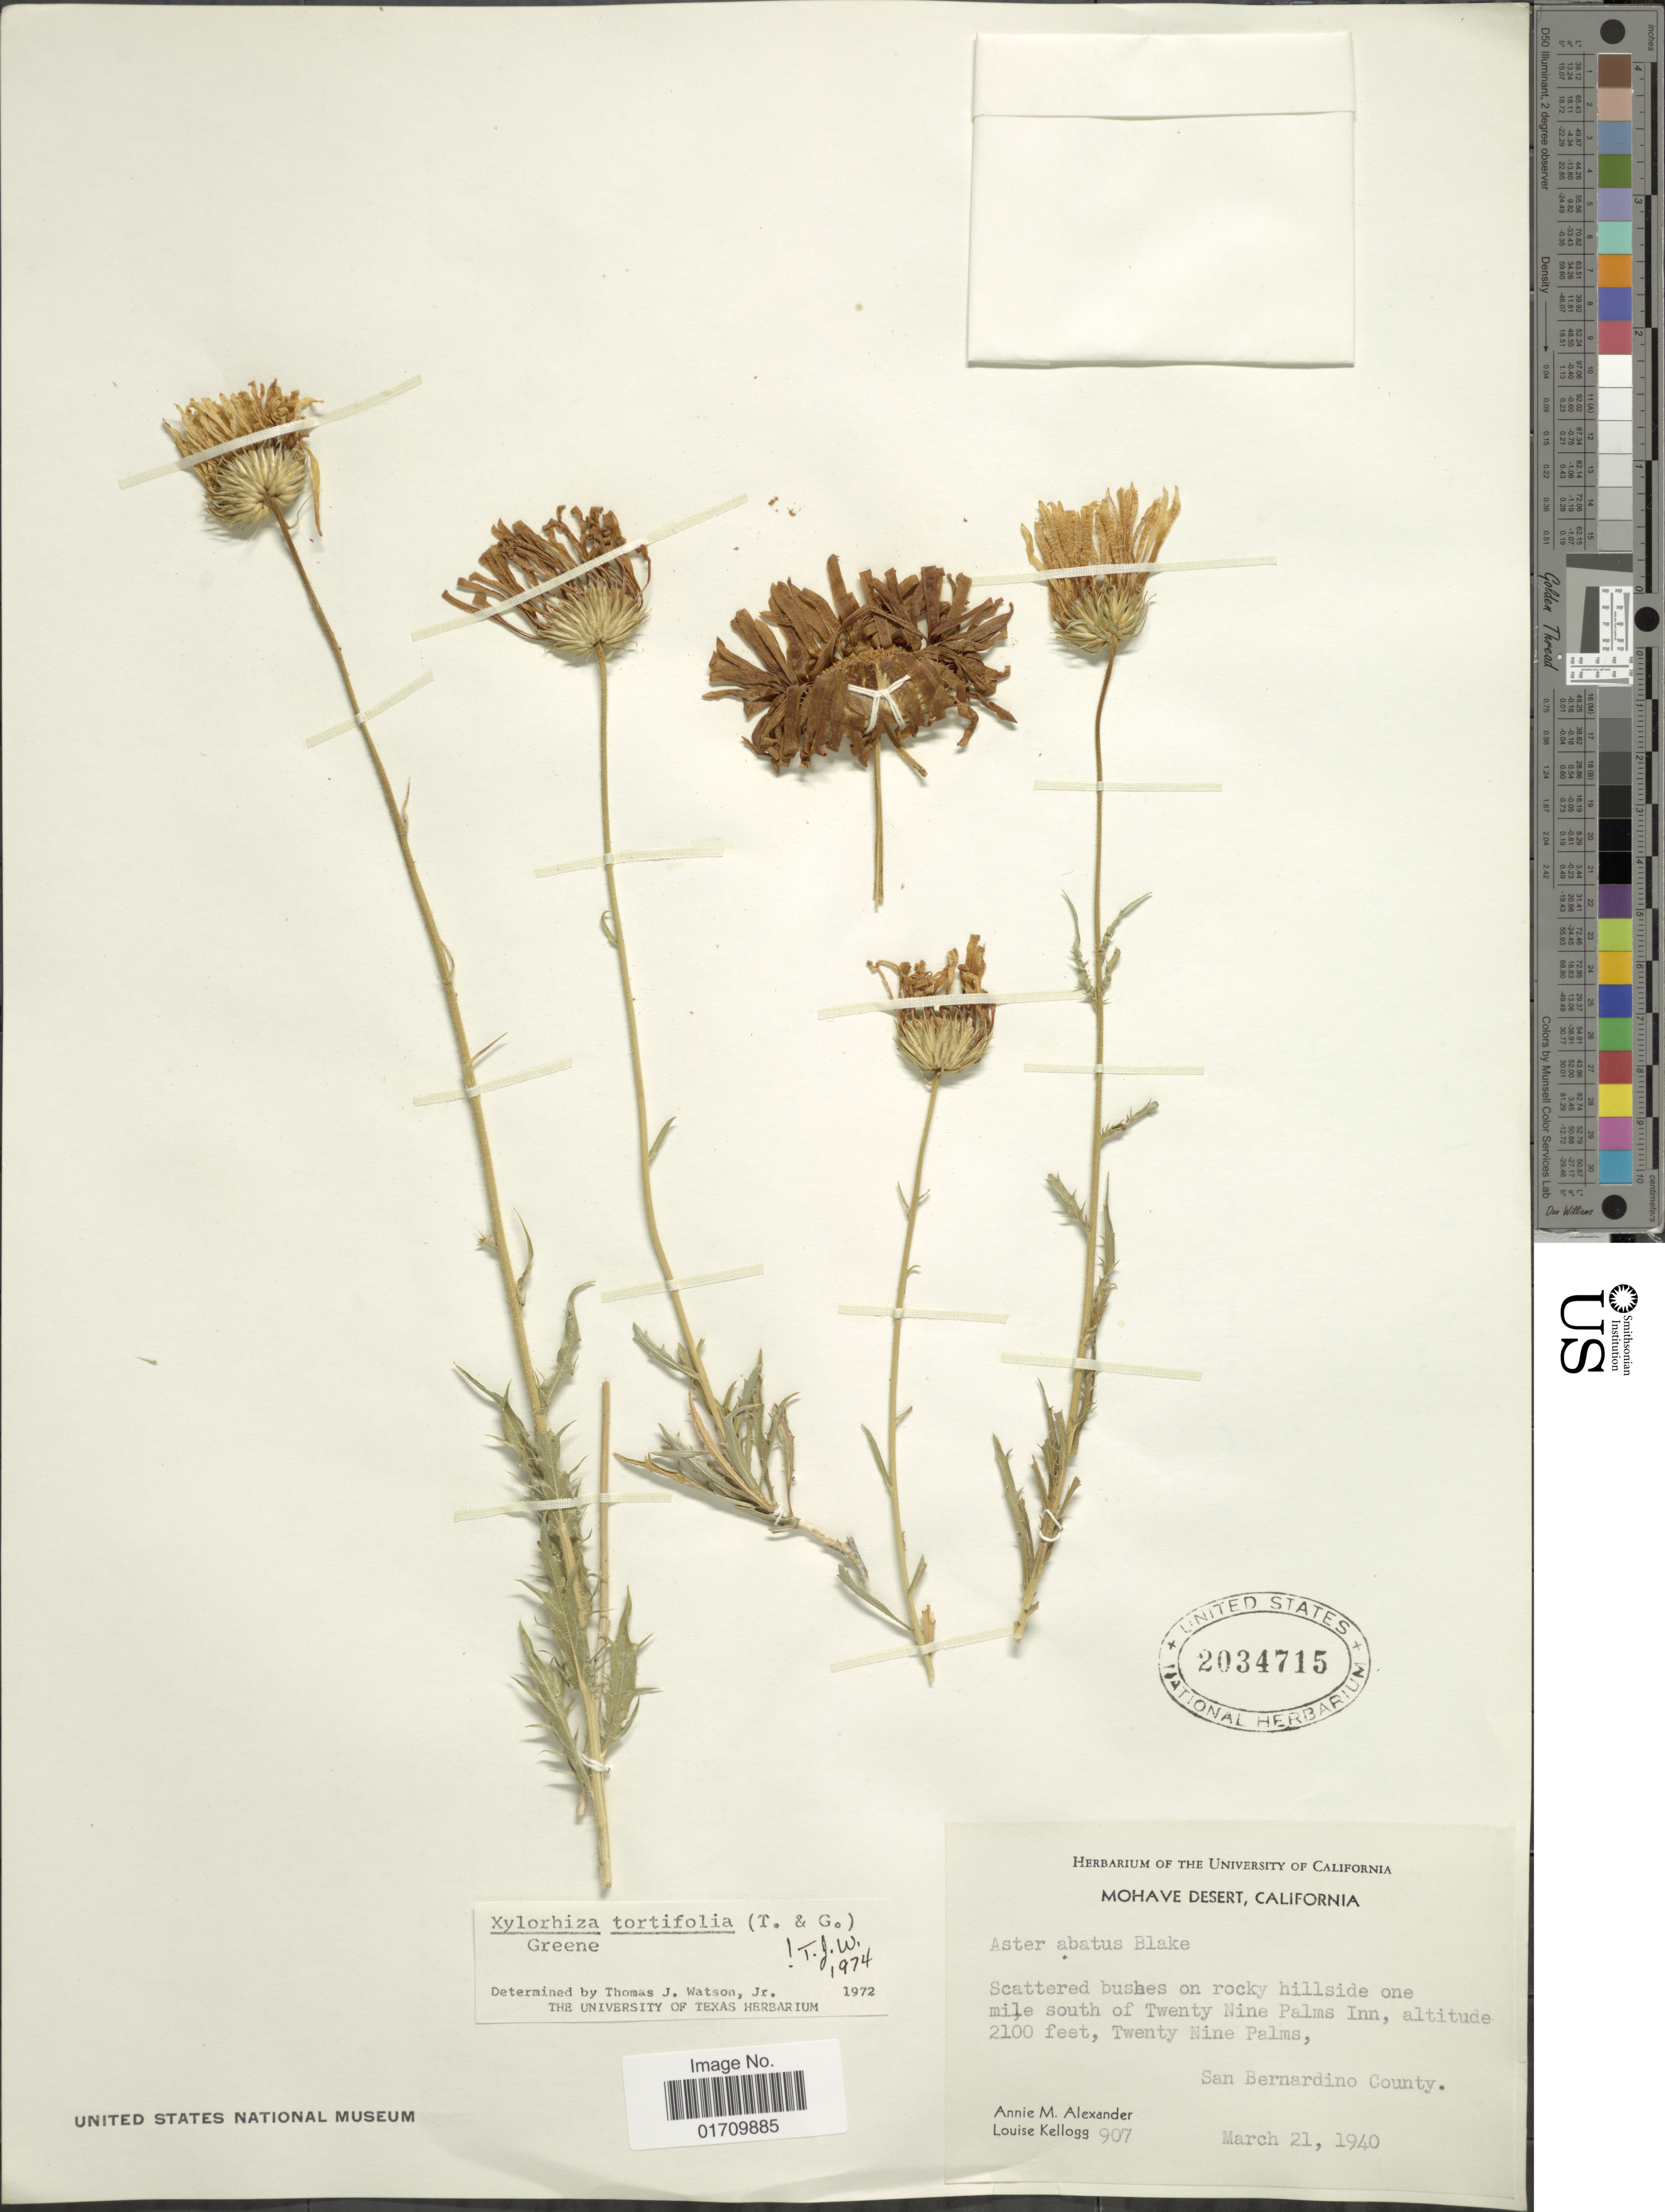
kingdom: Plantae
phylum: Tracheophyta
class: Magnoliopsida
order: Asterales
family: Asteraceae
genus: Xylorhiza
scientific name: Xylorhiza tortifolia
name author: (Torr. & A. Gray) Greene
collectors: A. M. Alexander & L. Kellogg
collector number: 907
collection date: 1940-03-21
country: United States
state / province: California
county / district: San Bernardino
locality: Mohave Desert, one mile south of Twenty Nine Palms Inn, Twenty Nine Palms, San Bernardino County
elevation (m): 640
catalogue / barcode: US 2034715